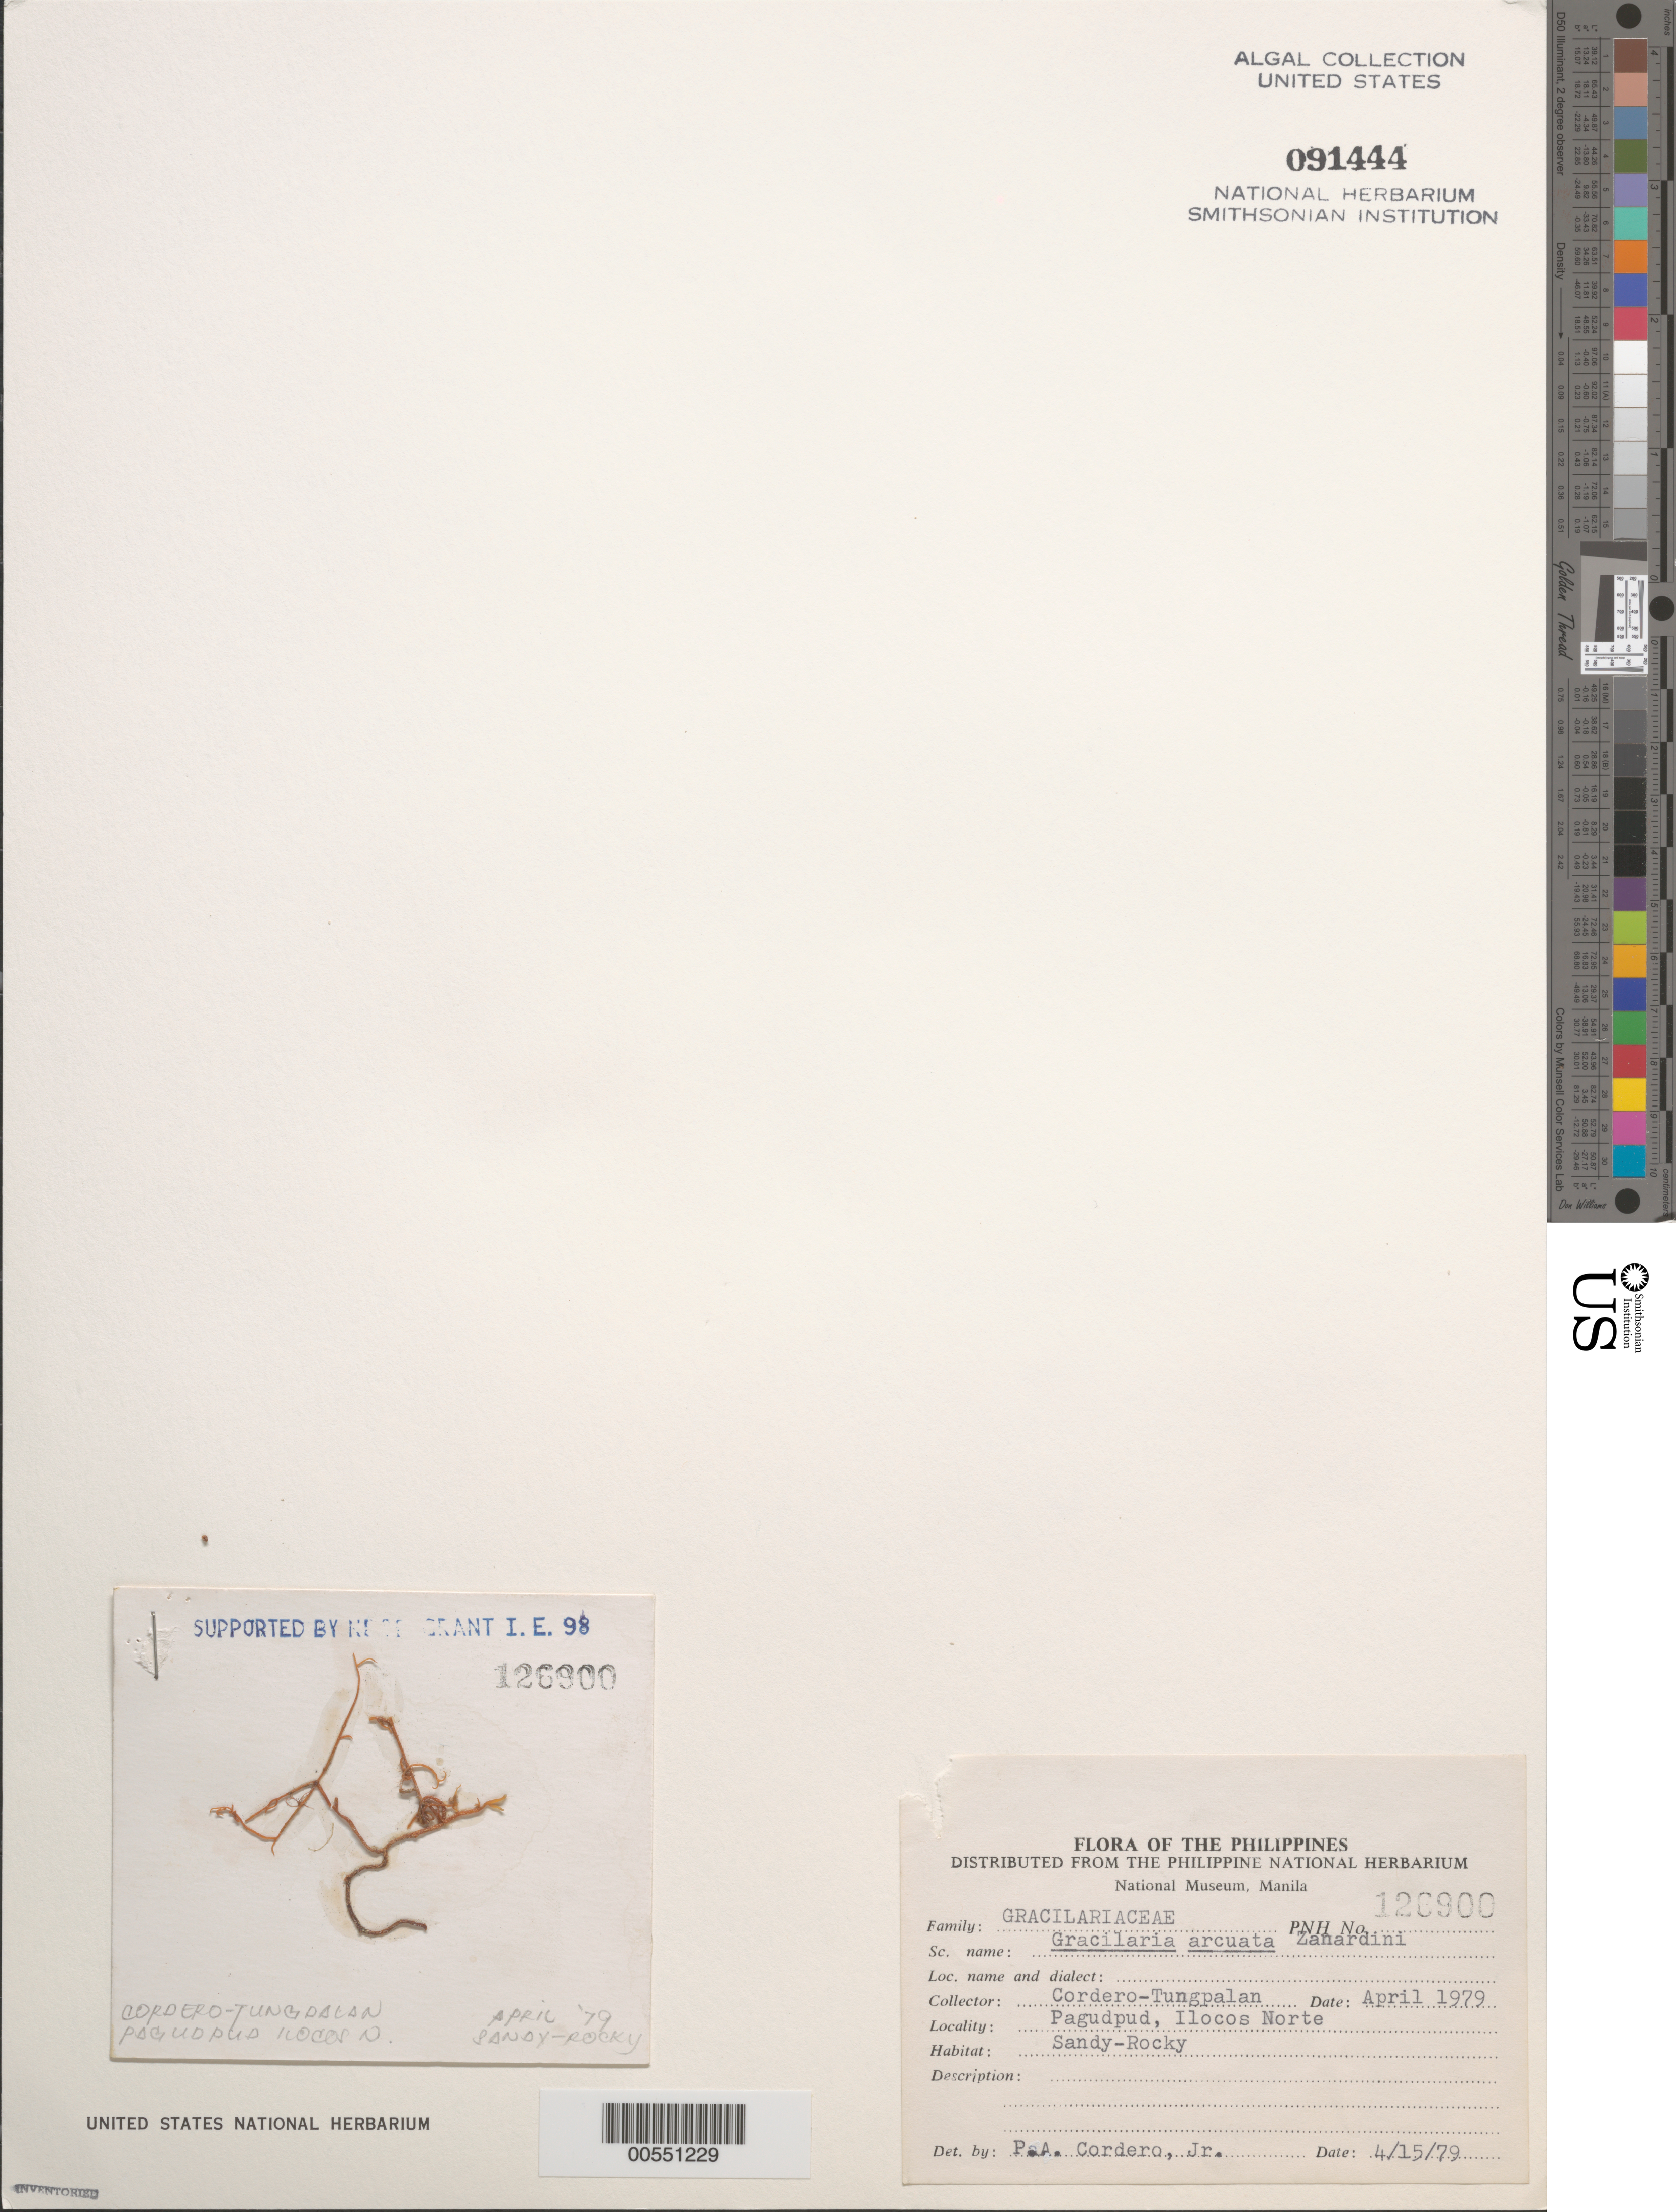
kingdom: Plantae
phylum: Rhodophyta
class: Florideophyceae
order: Gracilariales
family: Gracilariaceae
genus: Gracilaria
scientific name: Gracilaria arcuata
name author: Zanardini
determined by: Cordero, P. A., Jr.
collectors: P. A. Cordero & A. Tungpalan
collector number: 126900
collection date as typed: Apr 1979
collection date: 1979-04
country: Philippines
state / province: Ilocos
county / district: Ilocos Norte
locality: Pagudpud, ilocos norte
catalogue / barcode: US 91444